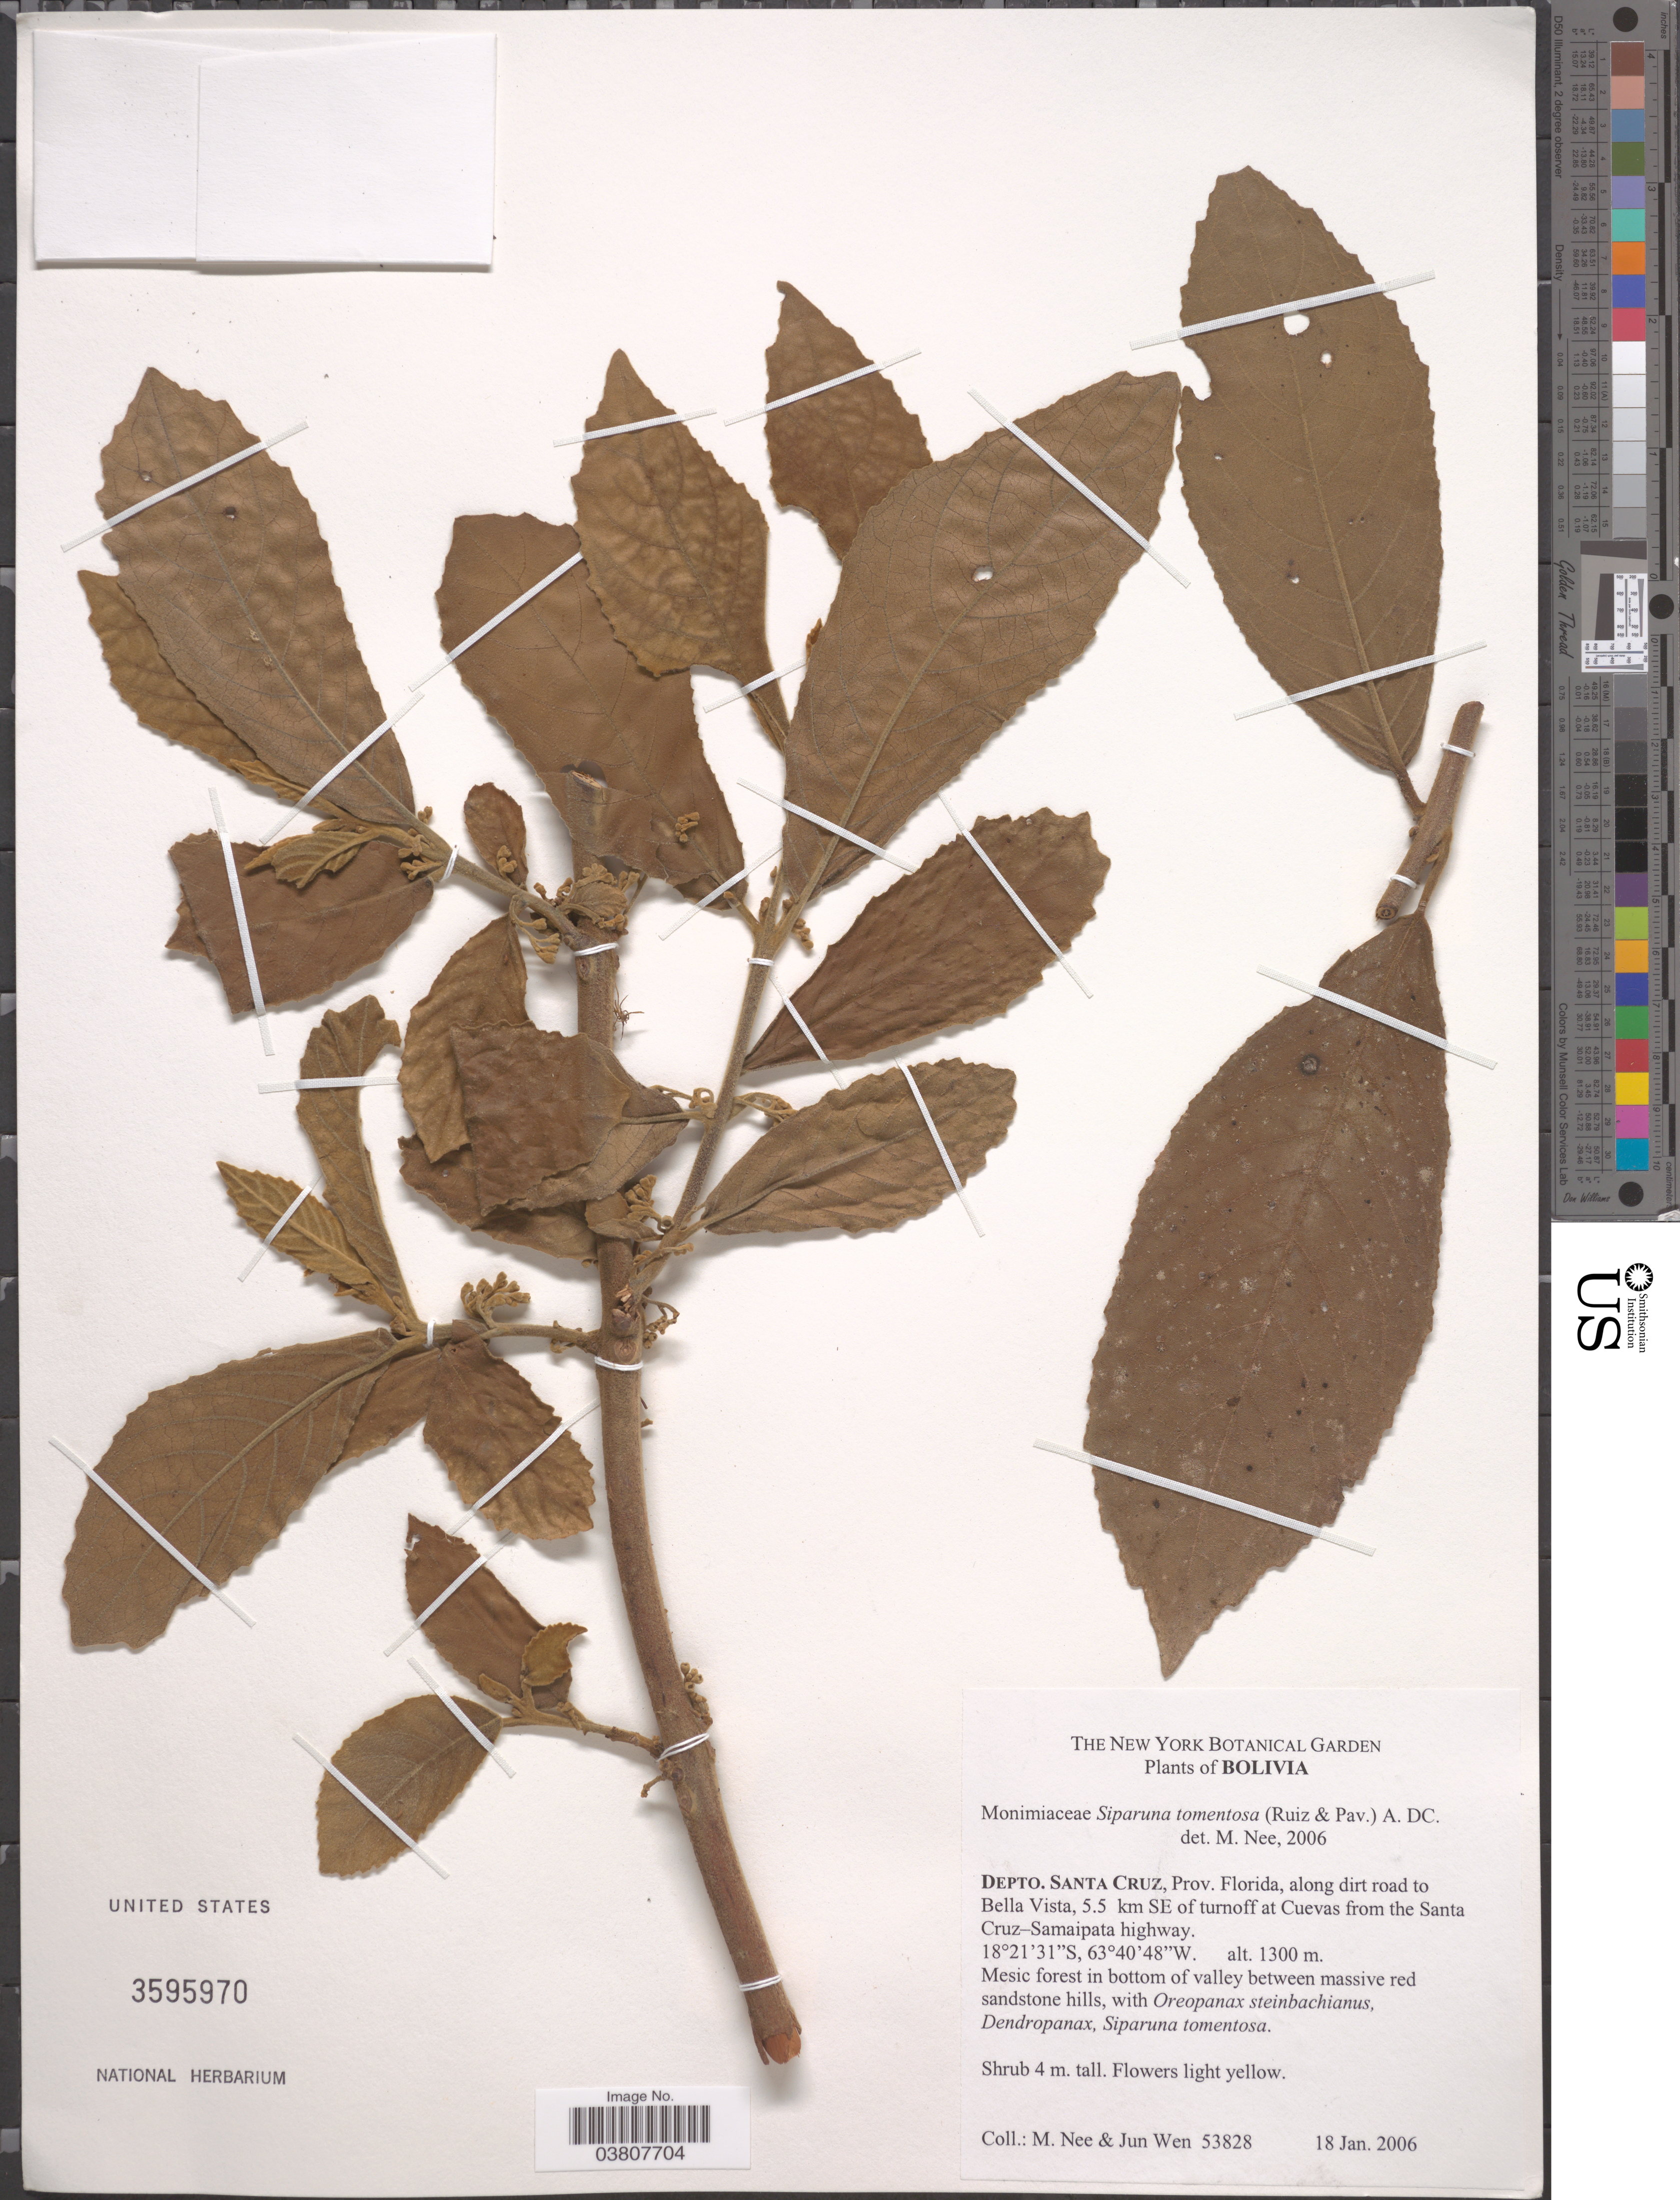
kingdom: Plantae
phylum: Tracheophyta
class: Magnoliopsida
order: Laurales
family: Siparunaceae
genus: Siparuna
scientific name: Siparuna tomentosa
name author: Perkins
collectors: M. Nee & J. Wen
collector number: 53828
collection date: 2006-01-18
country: Bolivia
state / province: Santa Cruz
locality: Depto. Santa Cruz, Prov. Florida, along dirt road to Bella Vista, 5.5 km SE of turnoff at Cuevas from the Santa Cruz-Samaipata highway. In bottom of valley between massive red sandstone hills.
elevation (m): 1300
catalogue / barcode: US 3595970